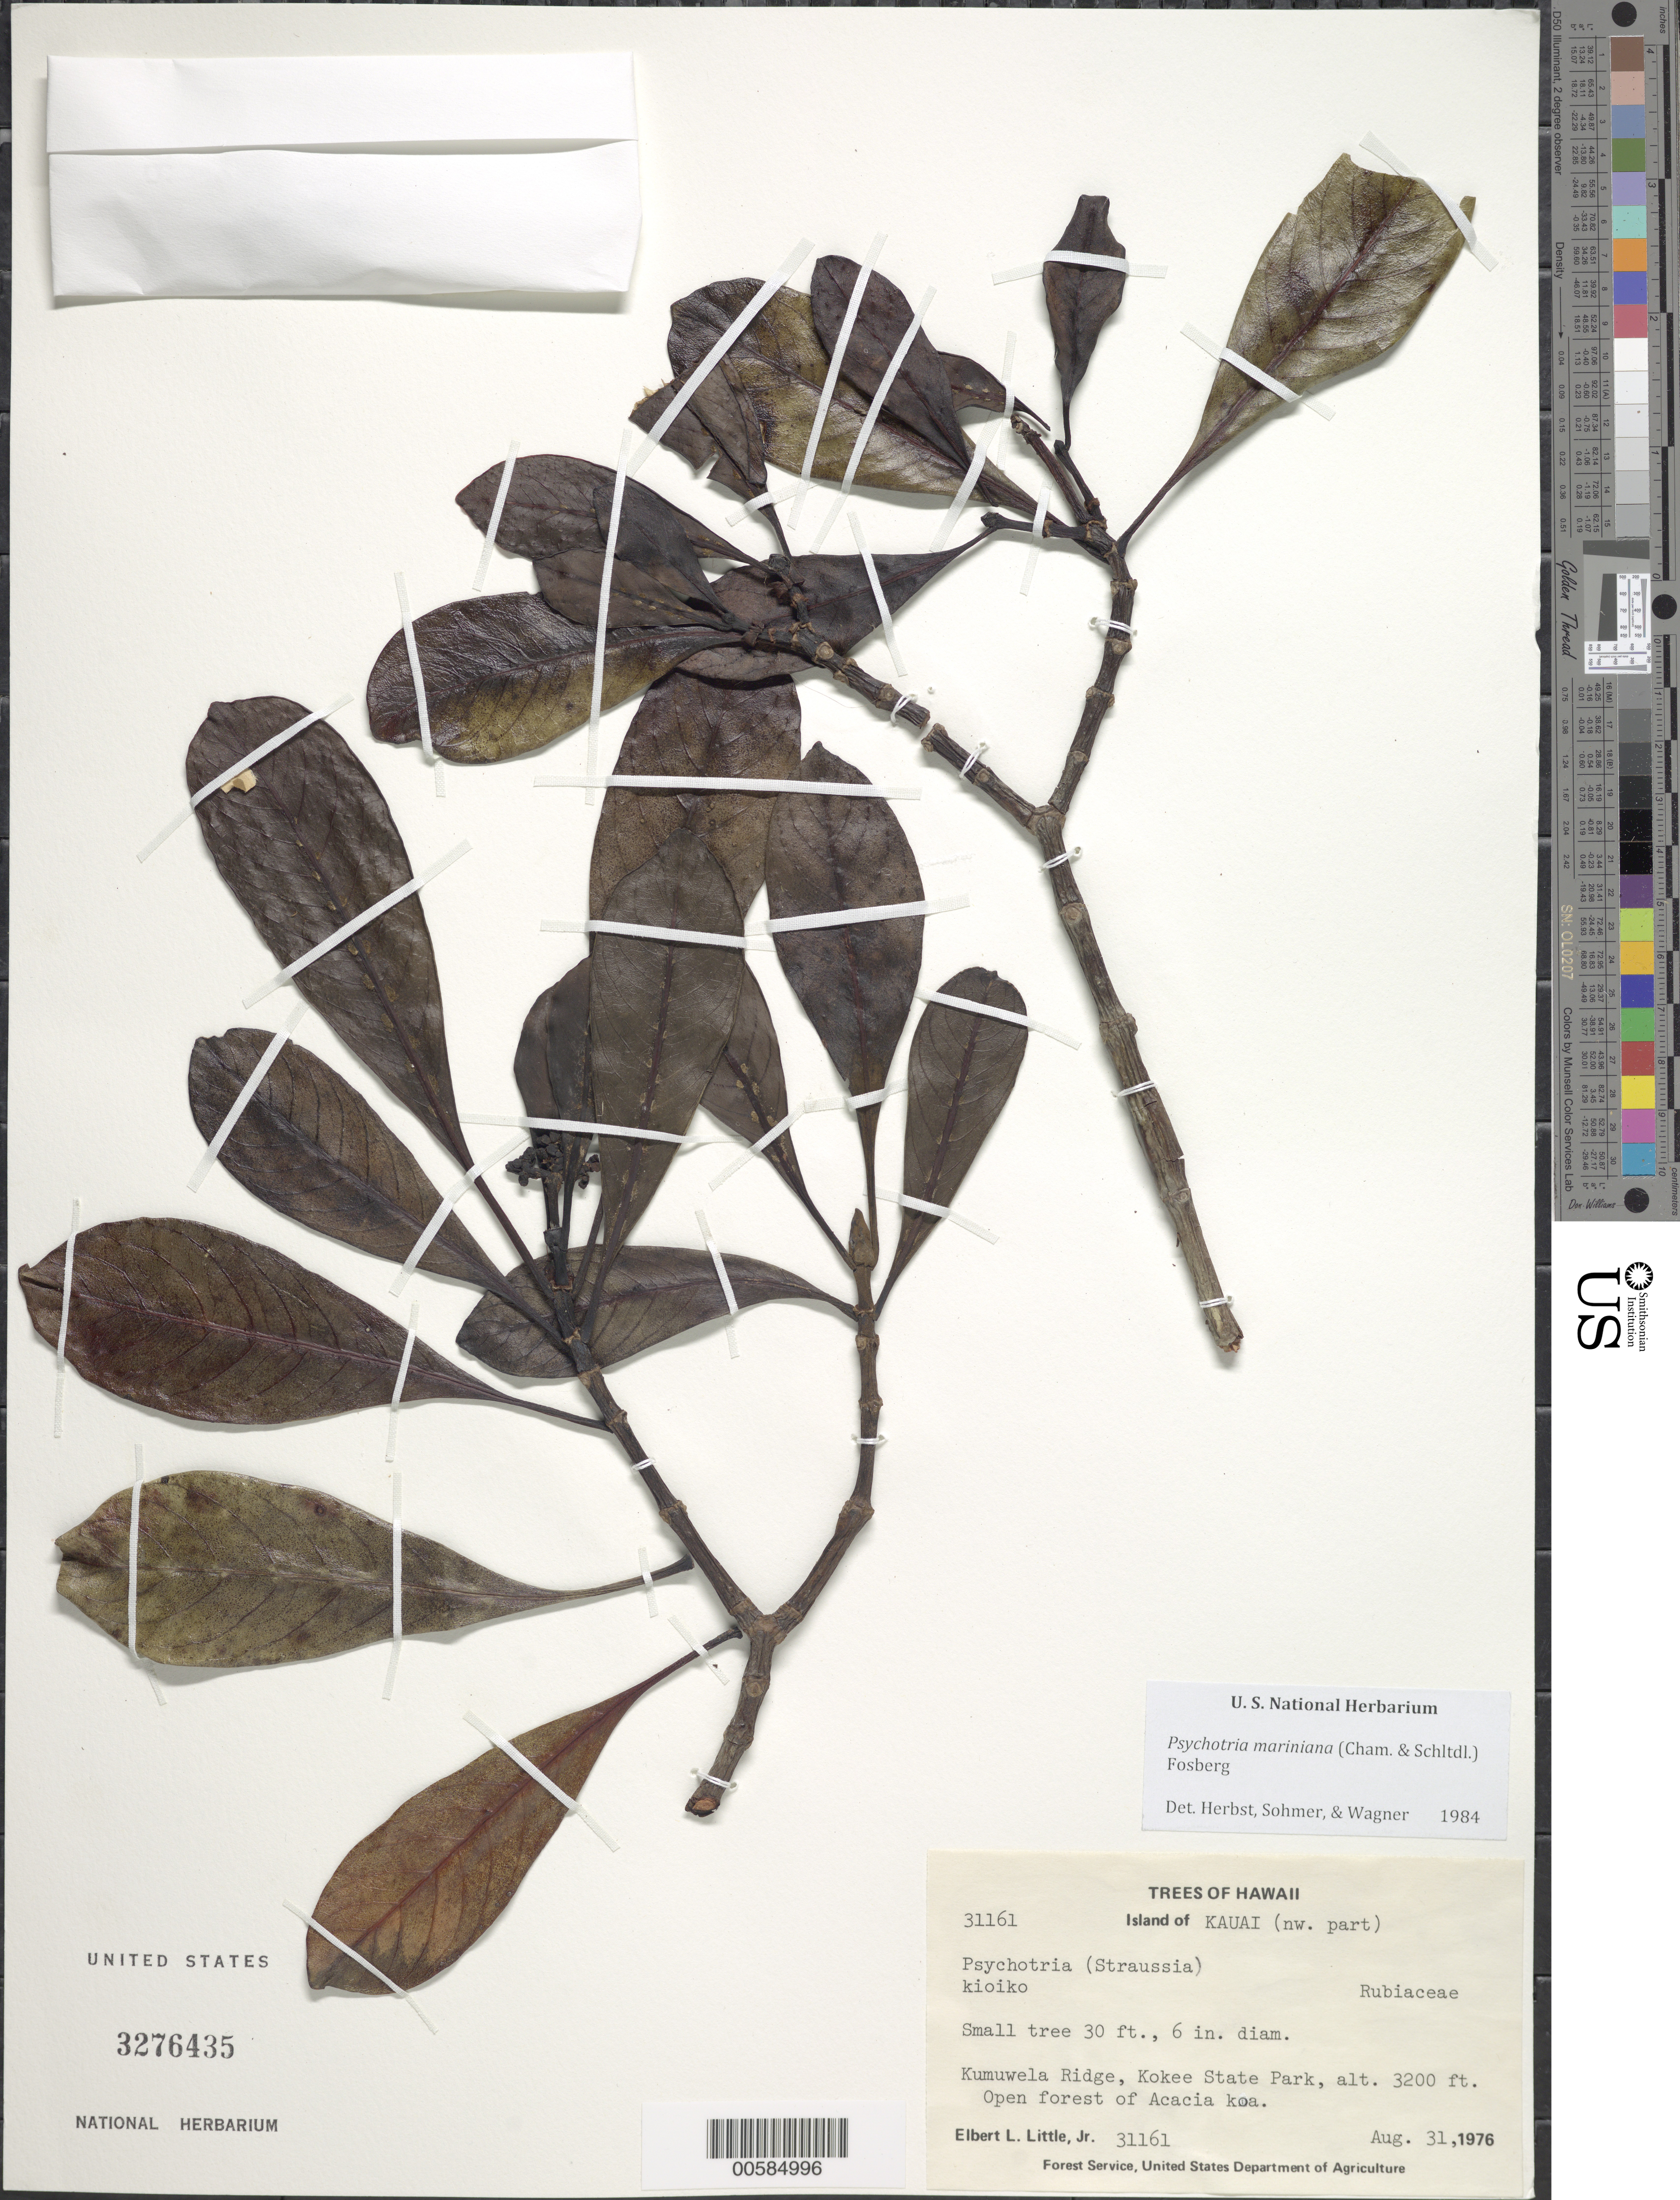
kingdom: Plantae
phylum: Tracheophyta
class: Magnoliopsida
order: Gentianales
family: Rubiaceae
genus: Psychotria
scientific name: Psychotria mariniana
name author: (Cham. & Schltdl.) Fosberg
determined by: Herbst, D. R.; Sohmer, S. H.; Wagner, W. L.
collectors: E. L. Little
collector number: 31161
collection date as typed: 31 Aug 1976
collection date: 1976-08-31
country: United States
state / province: Hawaii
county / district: Kauai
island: Kaua'i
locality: NW Kauai, Kumuwela Ridge, Kokee State Park.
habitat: Open forest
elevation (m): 975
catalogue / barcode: US 3276435